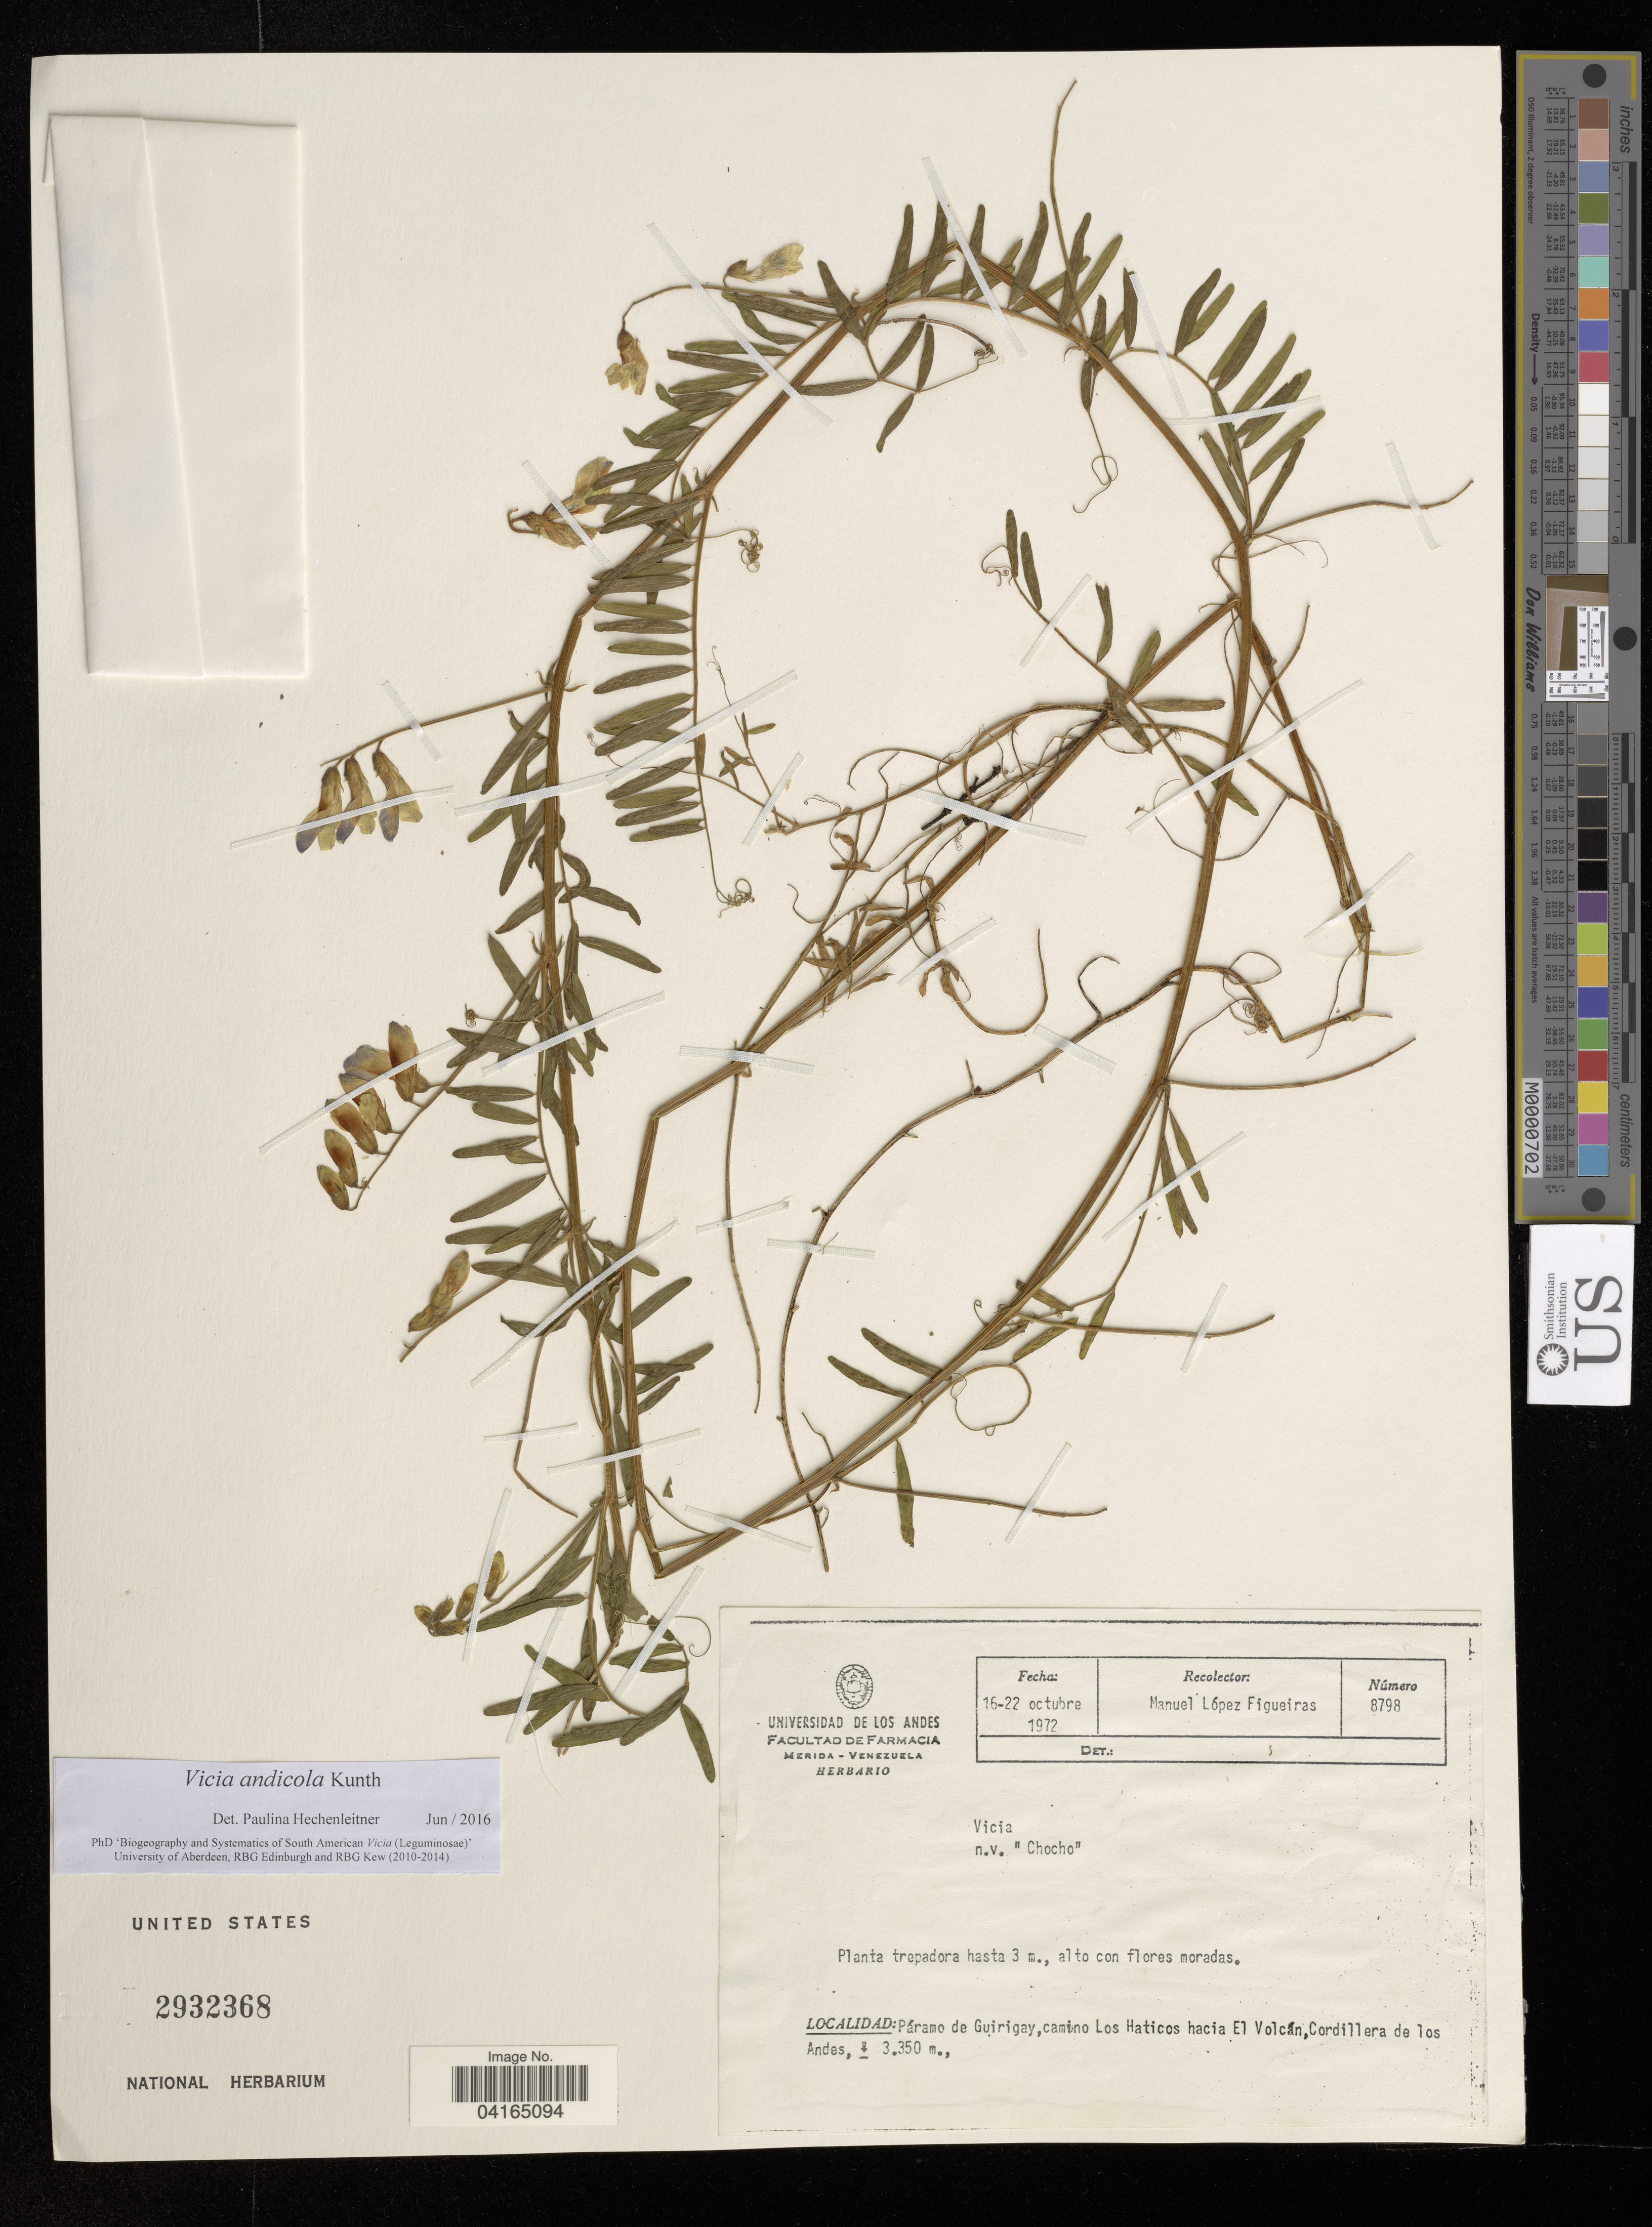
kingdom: Plantae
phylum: Tracheophyta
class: Magnoliopsida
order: Fabales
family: Fabaceae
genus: Vicia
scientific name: Vicia andicola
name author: Kunth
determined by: Hechenleitner, Paulina, RBG Edinburgh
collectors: M. López Figueiras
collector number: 8798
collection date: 1972-10-16/1972-10-22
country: Venezuela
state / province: Merida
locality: Páramo de Guirigay, camino Los Haticos hacia El Volcán, Cordillera de los Andes, ± 3.350 m.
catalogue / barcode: US 2932368